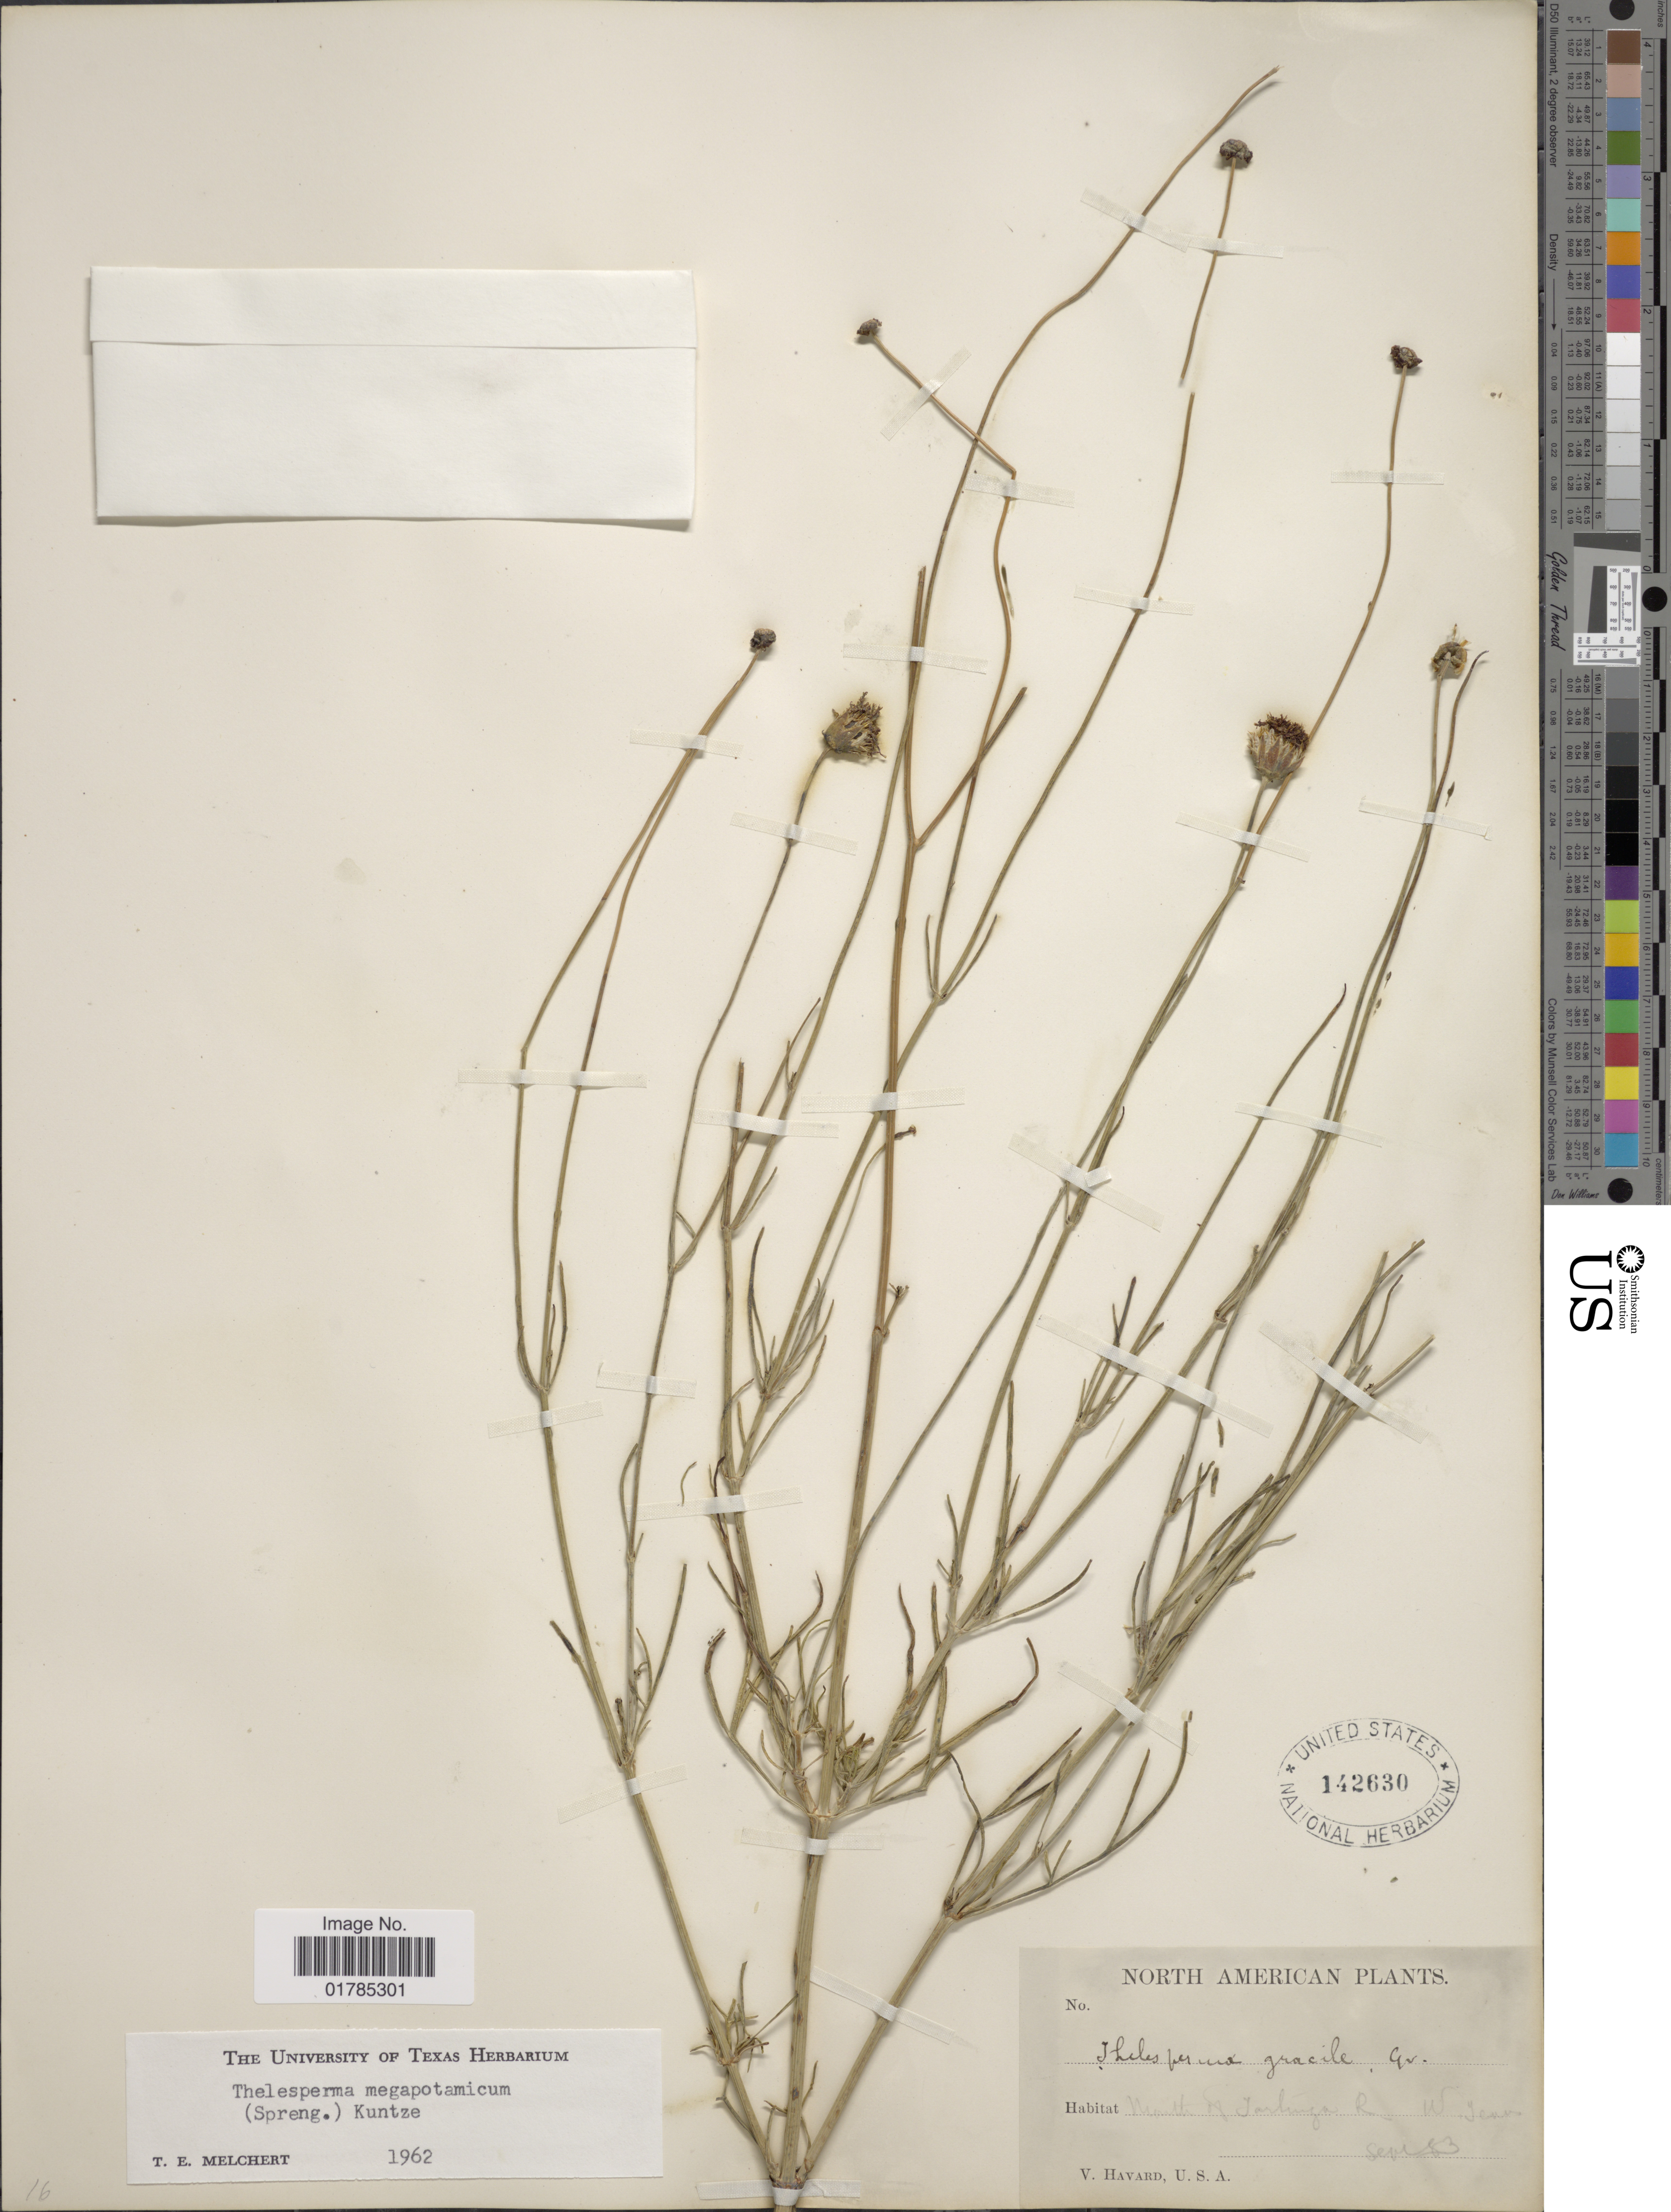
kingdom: Plantae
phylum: Tracheophyta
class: Magnoliopsida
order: Asterales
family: Asteraceae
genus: Thelesperma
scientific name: Thelesperma megapotamicum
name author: (Spreng.) Herter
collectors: V. Havard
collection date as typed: Transcribed d/m/y: /9/83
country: United States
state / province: Texas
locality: Mount of Terhuya, W. Texas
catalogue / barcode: US 142630